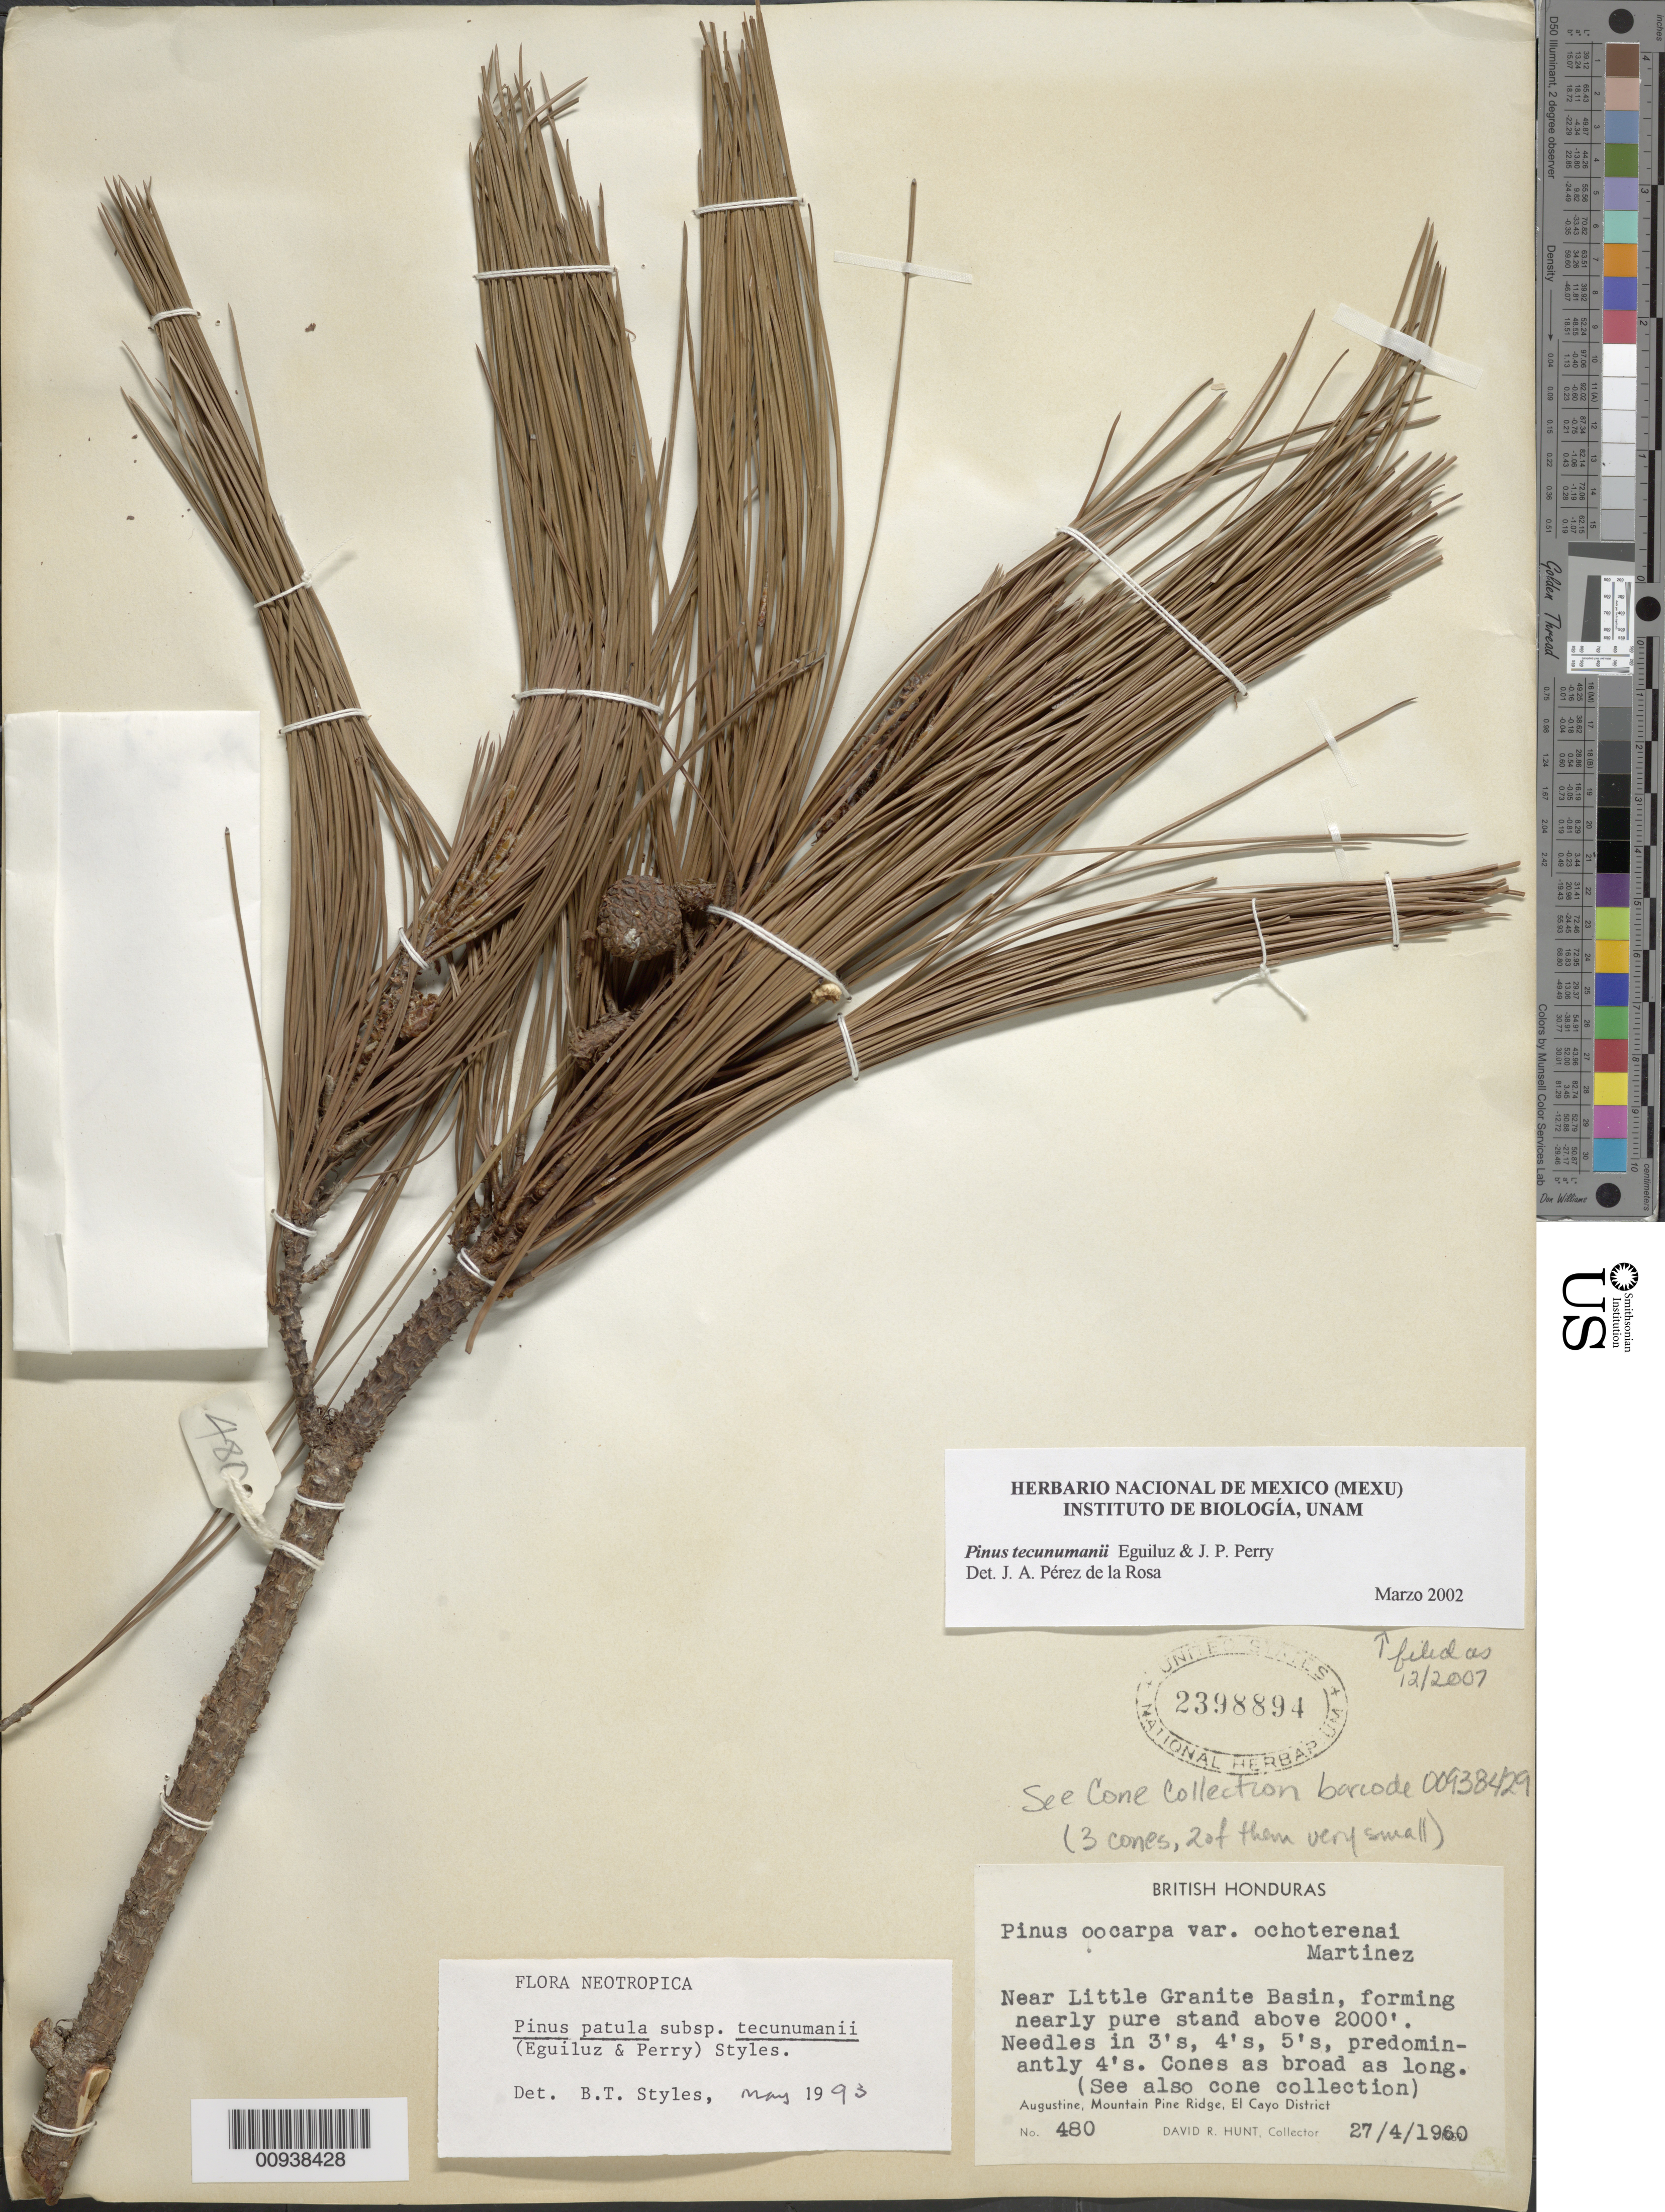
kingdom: Plantae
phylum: Tracheophyta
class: Pinopsida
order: Pinales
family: Pinaceae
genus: Pinus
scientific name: Pinus tecunumanii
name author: F. Schwerdtf. ex Eguiluz & J.P. Perry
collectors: D. R. Hunt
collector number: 480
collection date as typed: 27 Apr 1960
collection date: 1960-04-27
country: Belize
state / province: Cayo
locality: Near Little Granite Basin. Augustine, Mountain Pine Ridge. British Honduras.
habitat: Forming nearly pure stand.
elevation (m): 610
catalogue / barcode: US 2398894